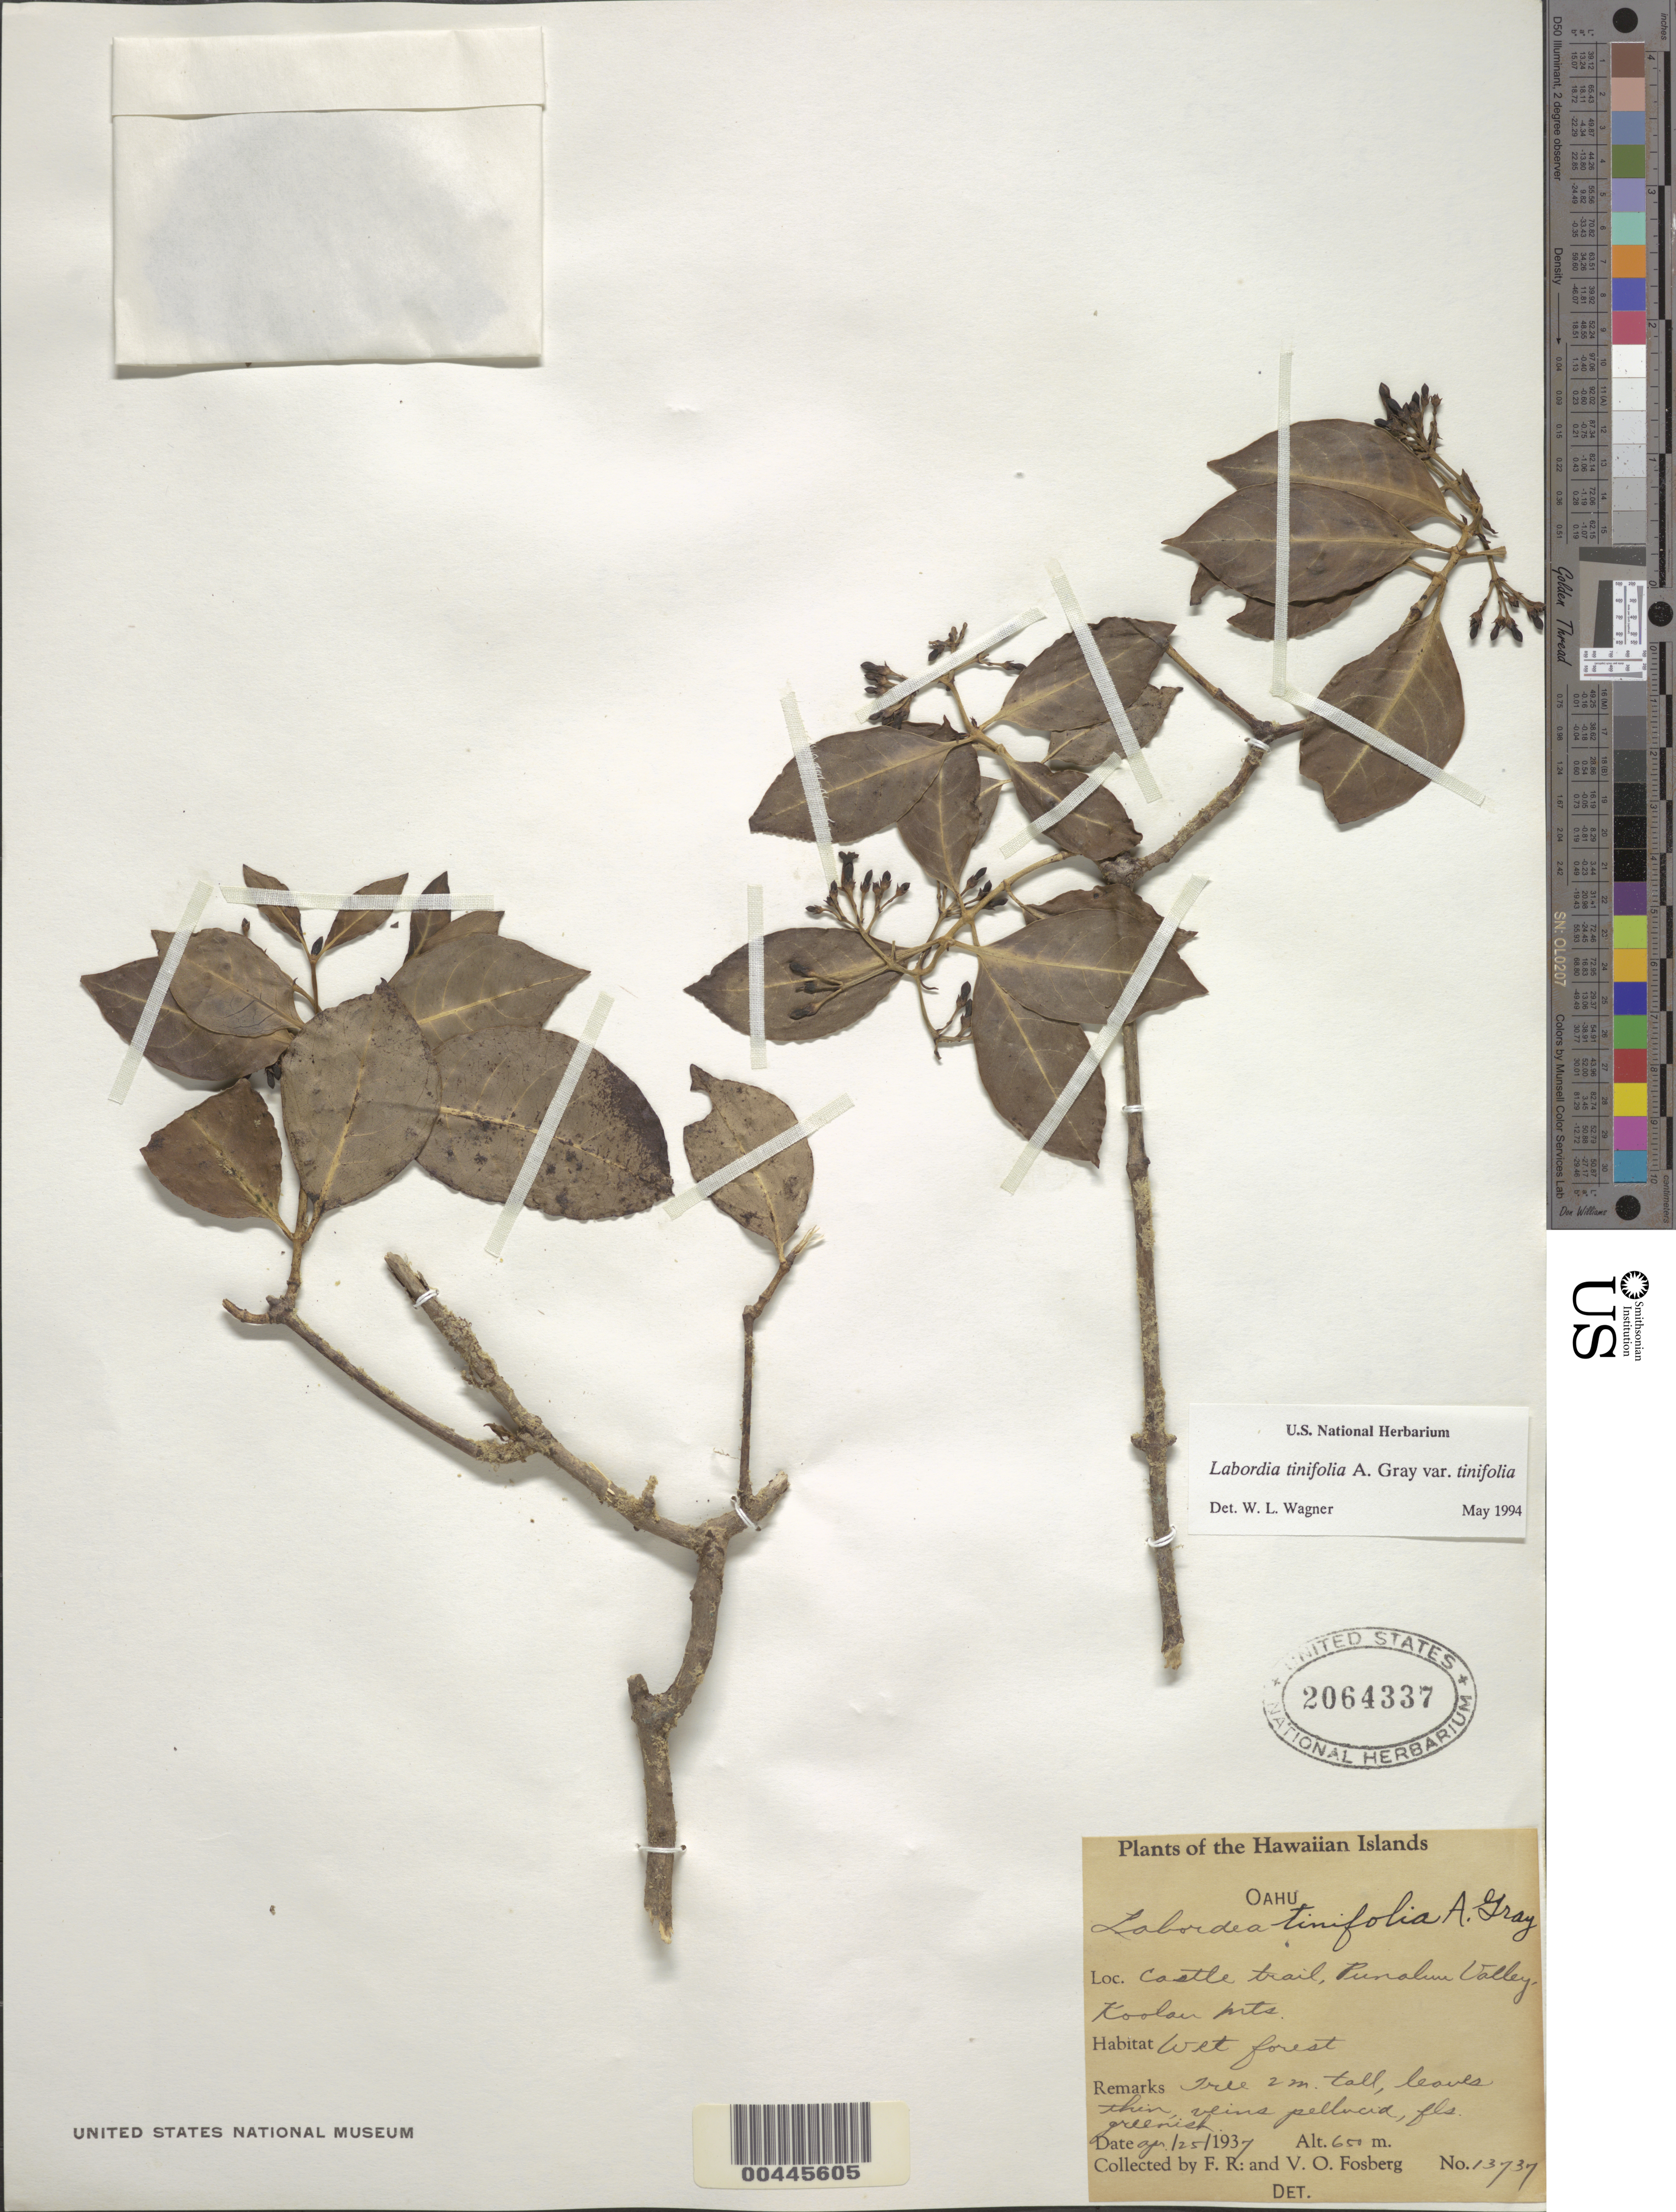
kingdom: Plantae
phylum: Tracheophyta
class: Magnoliopsida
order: Gentianales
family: Loganiaceae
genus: Geniostoma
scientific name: Geniostoma tinifolium var. tinifolium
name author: A. Gray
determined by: Wagner, W. L., (BOT), Smithsonian Institution - National Museum of Natural History (UNITED STATES)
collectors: F. R. Fosberg & V. O. Fosberg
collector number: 13737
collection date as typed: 25 Apr 1937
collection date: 1937-04-25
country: United States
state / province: Hawaii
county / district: Honolulu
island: Oahu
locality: Castle Trail, Punaluu Valley, Koolau Mts.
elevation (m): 650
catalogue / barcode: US 2064337